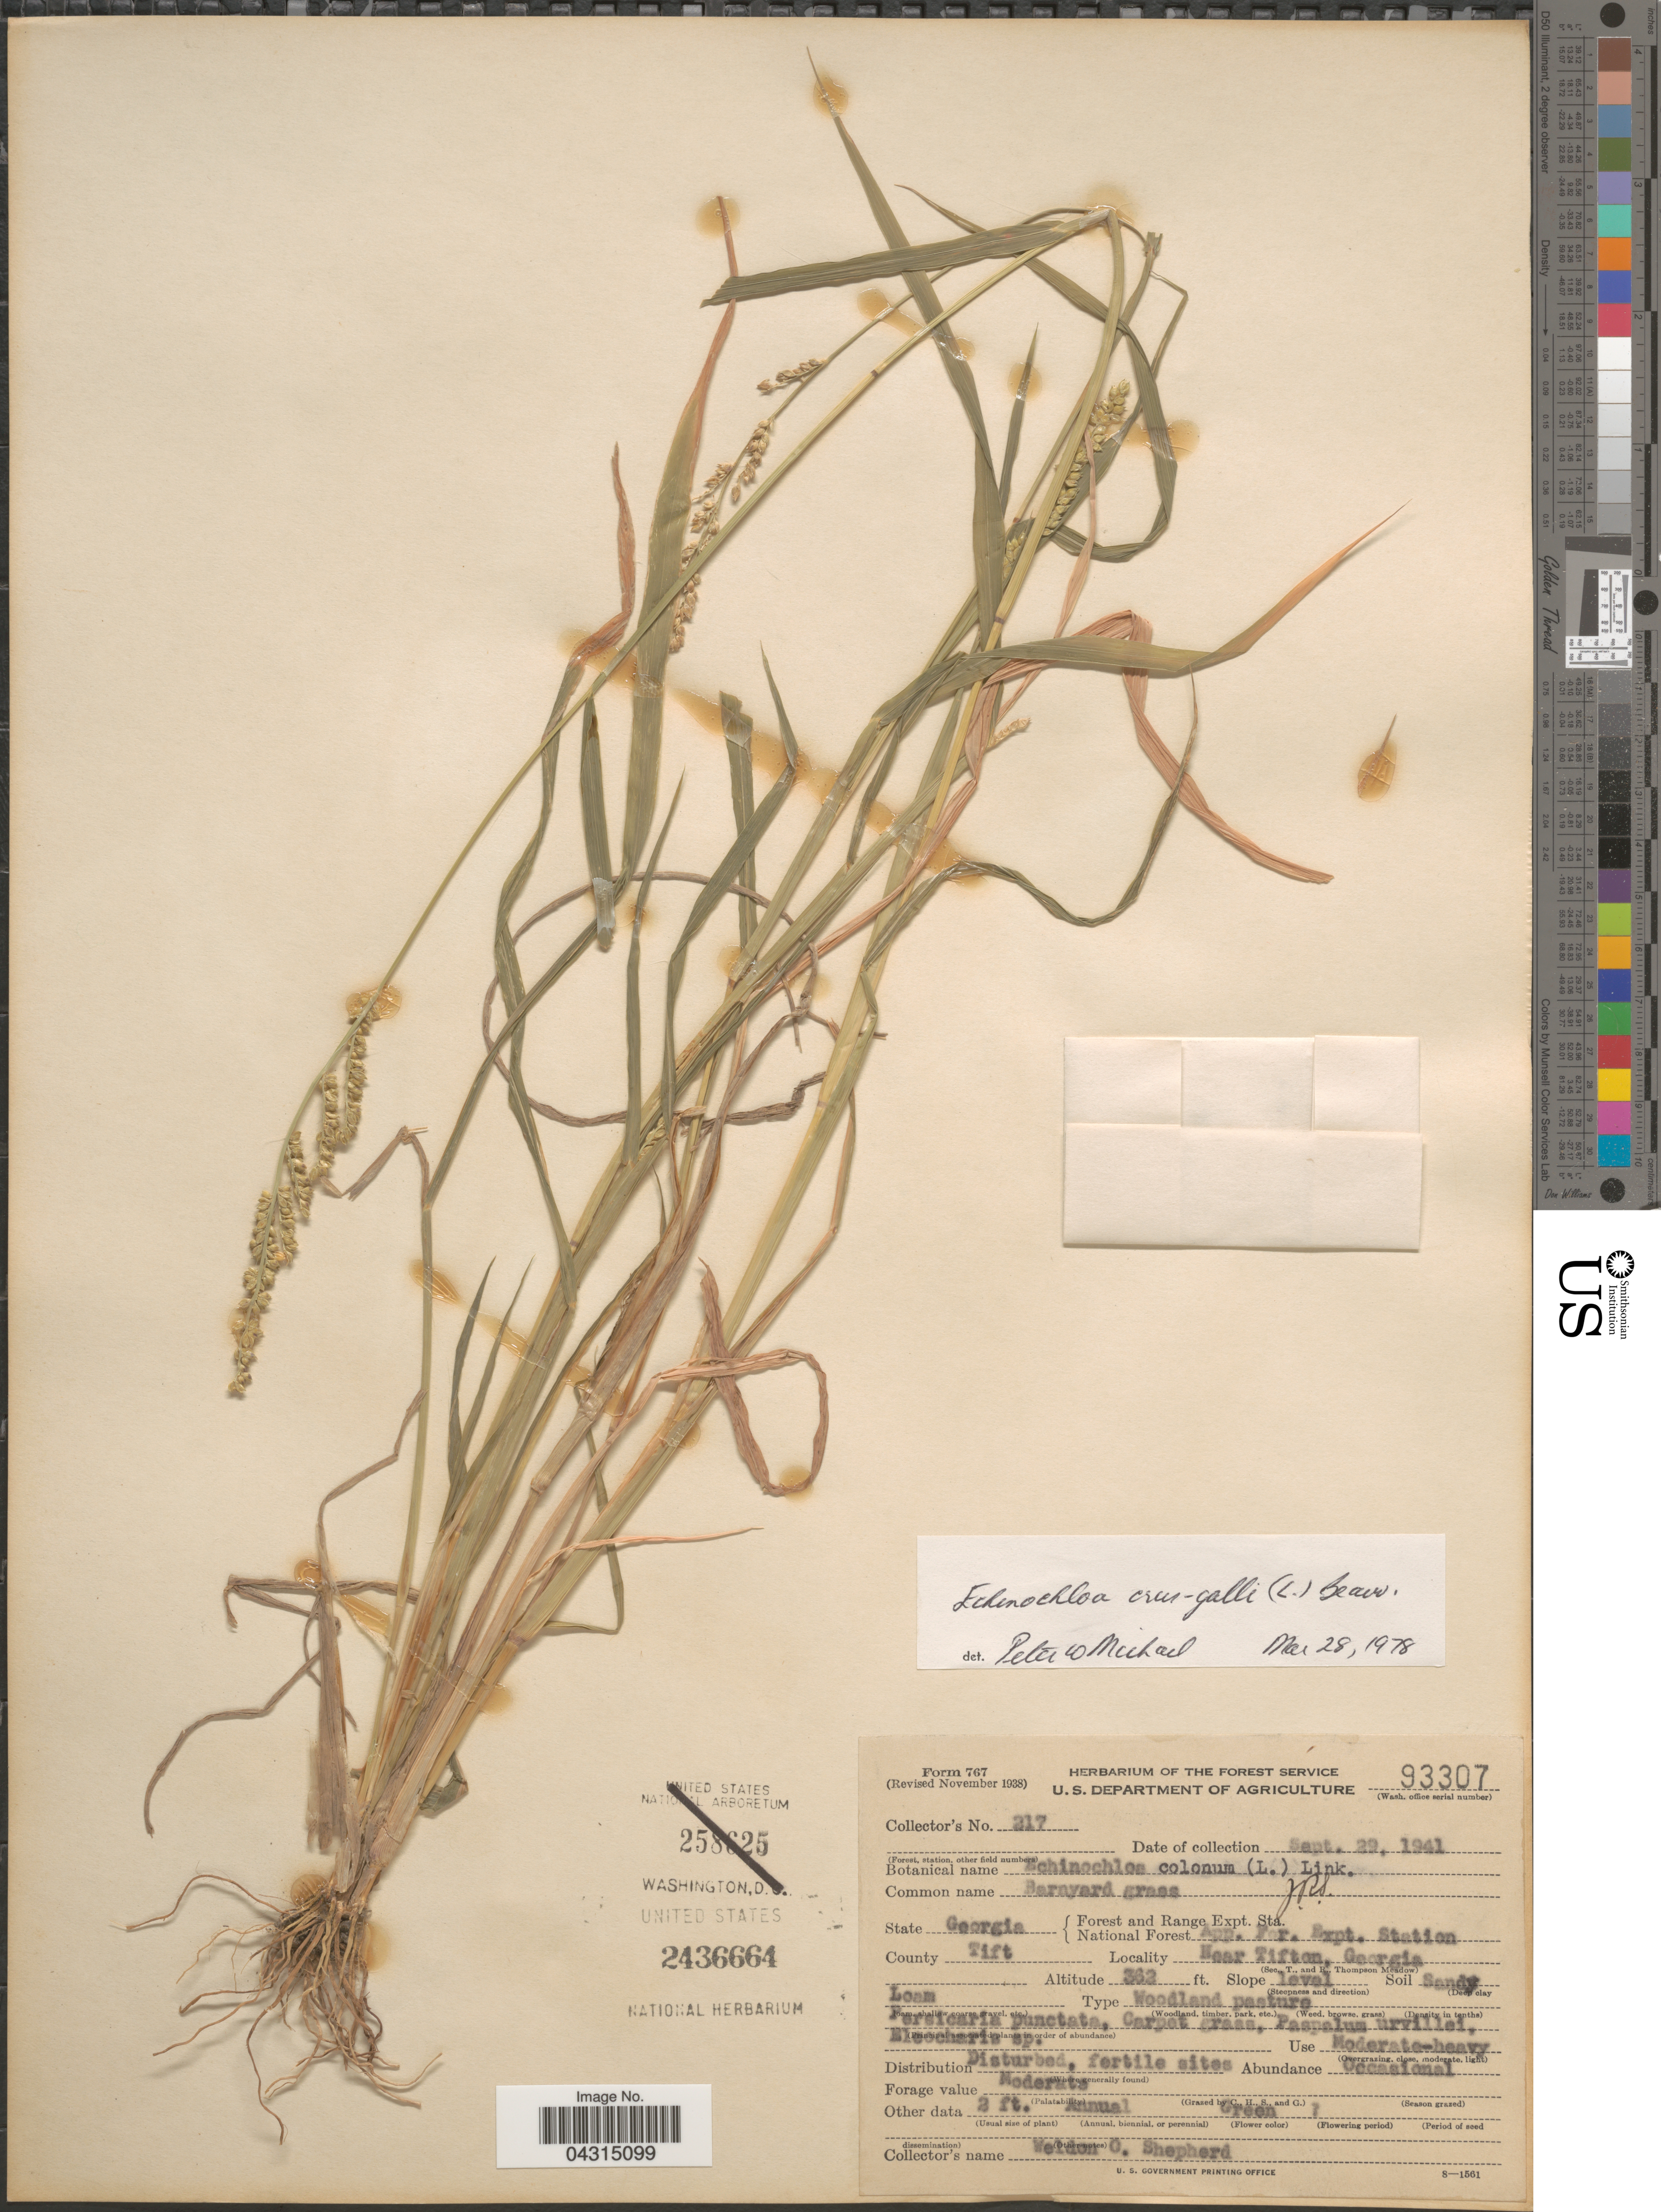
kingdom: Plantae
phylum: Tracheophyta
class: Liliopsida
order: Poales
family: Poaceae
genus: Echinochloa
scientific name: Echinochloa crus-galli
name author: (L.) P. Beauv.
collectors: W. Shepherd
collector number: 217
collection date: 1941-09-29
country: United States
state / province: Georgia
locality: Forest and Range Expt. Sta. National Forest App. For. Expt. Station. County Tift. Near Tifton.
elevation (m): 110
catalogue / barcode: US 2436664